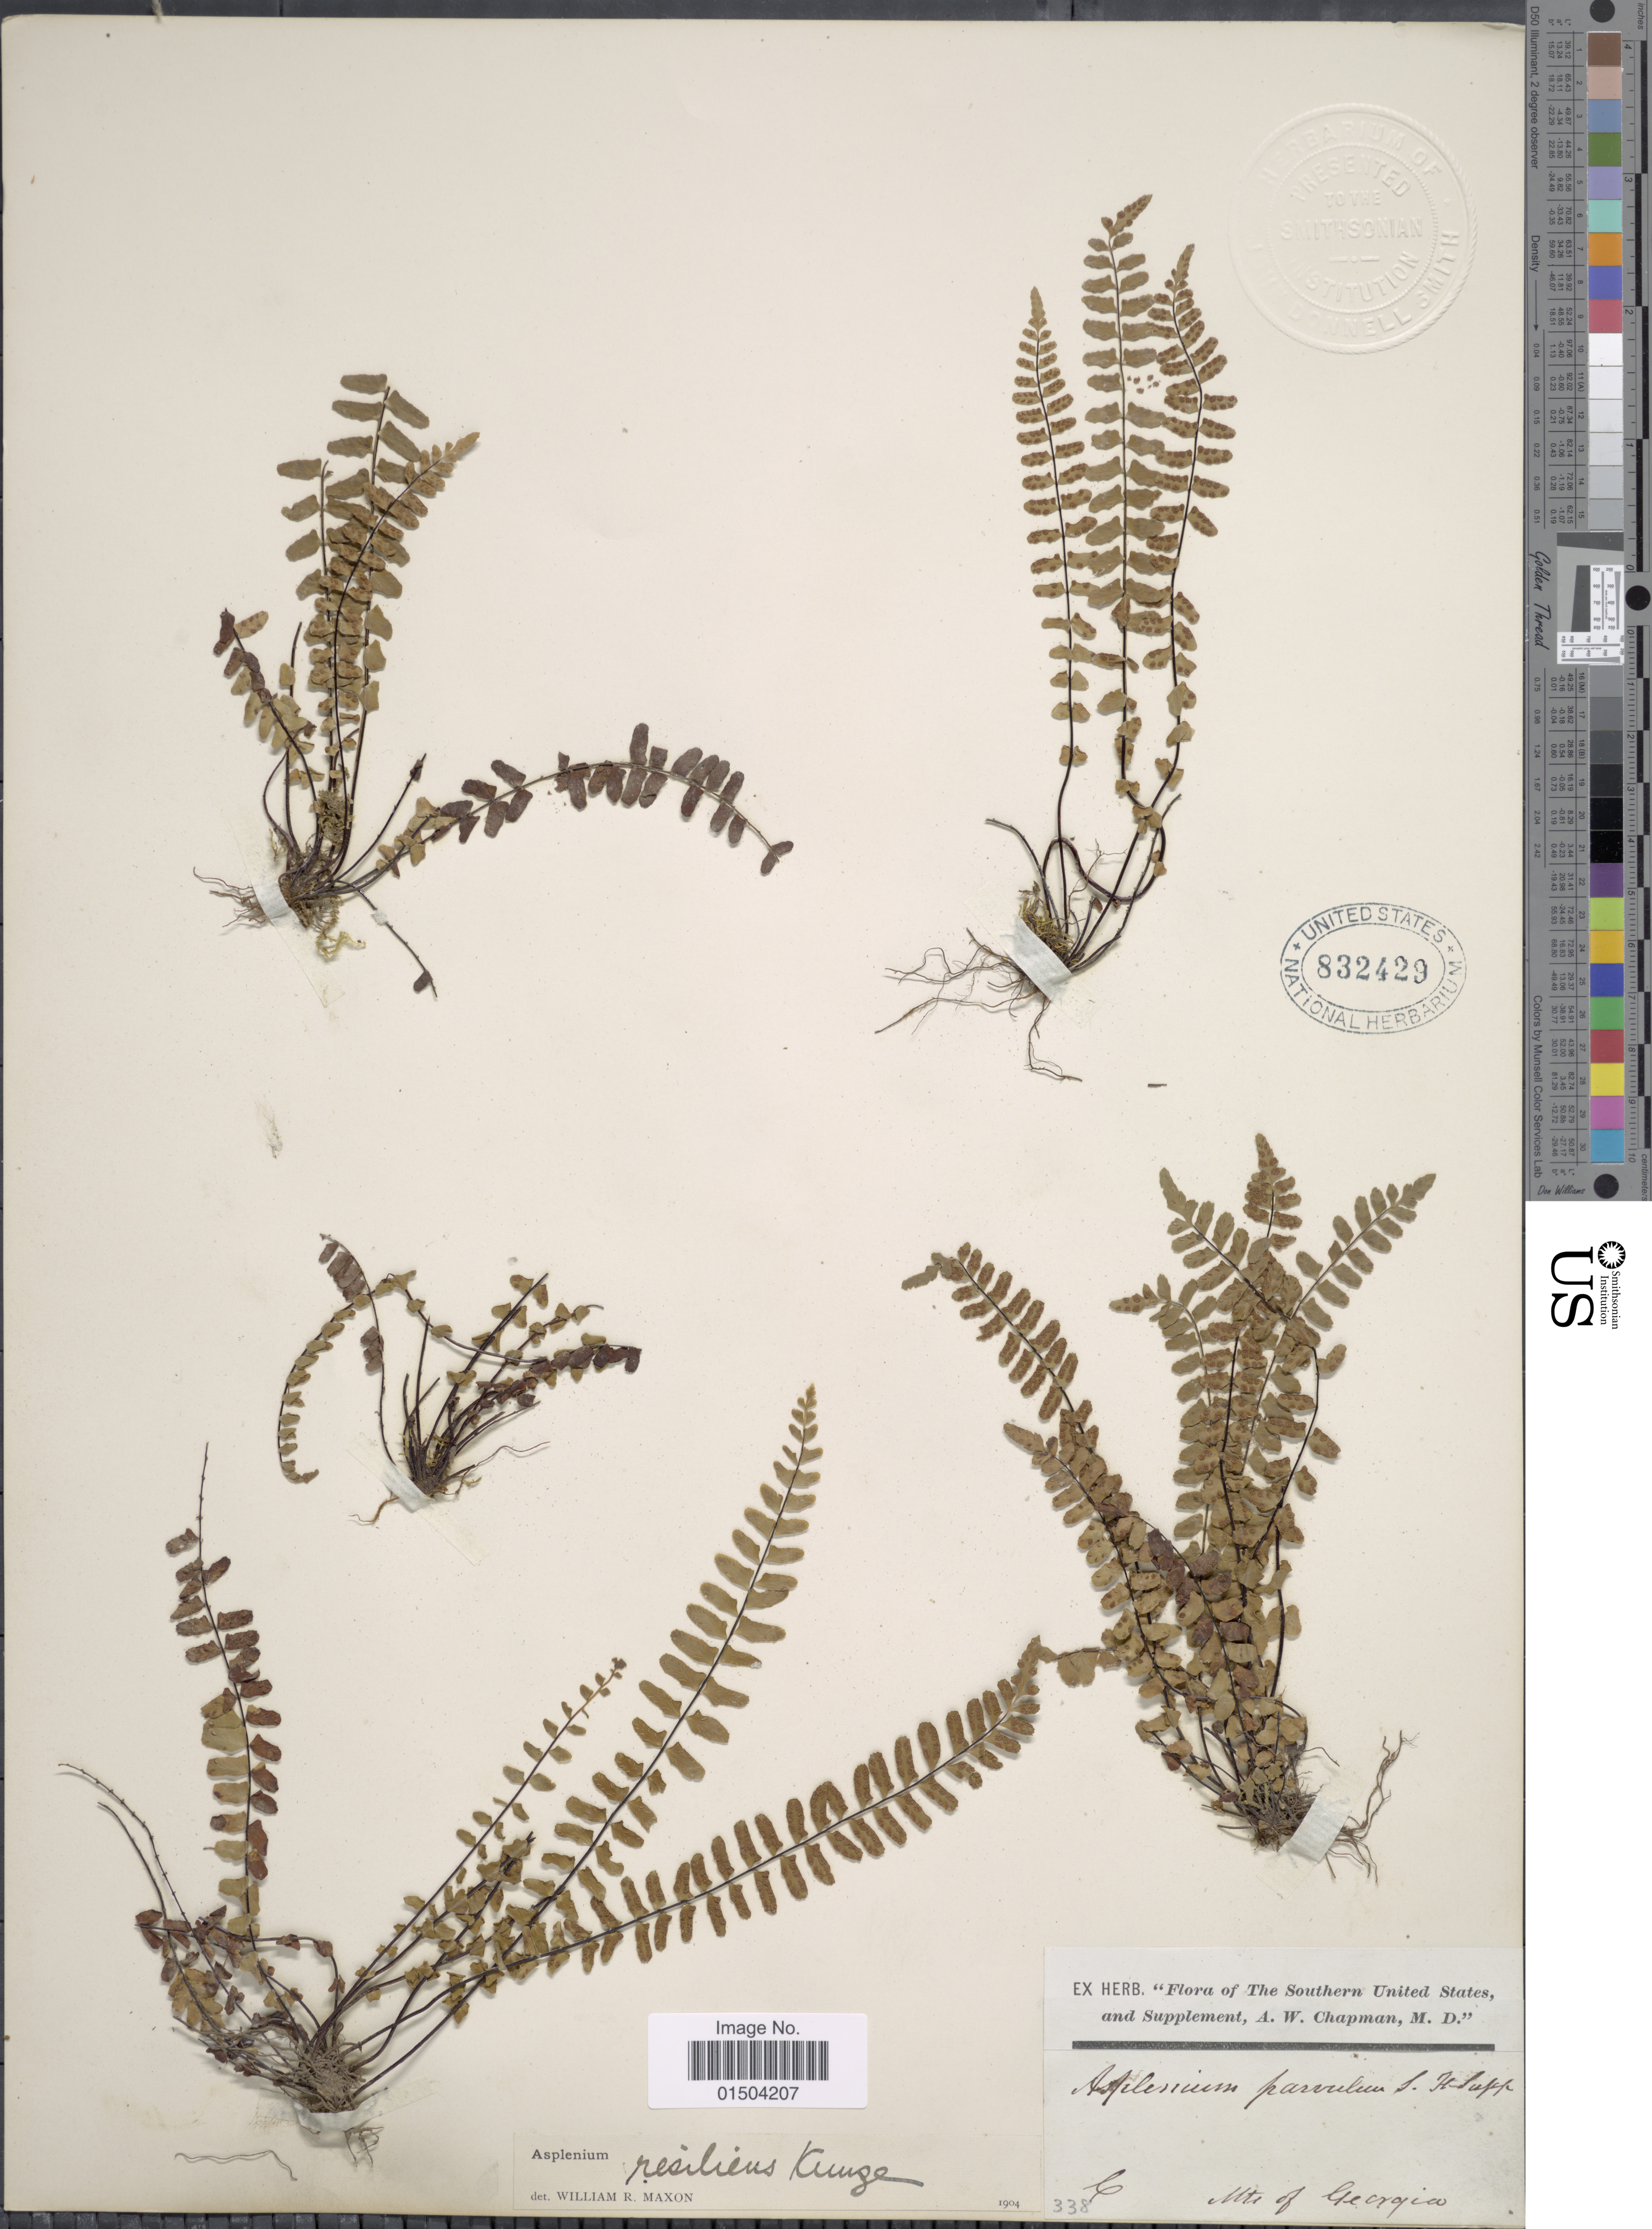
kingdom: Plantae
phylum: Tracheophyta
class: Polypodiopsida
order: Polypodiales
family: Aspleniaceae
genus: Asplenium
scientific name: Asplenium resiliens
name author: Kunze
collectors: A. W. Chapman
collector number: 338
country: United States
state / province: Georgia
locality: Southern United States. Mts of Georgia.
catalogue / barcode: US 832429